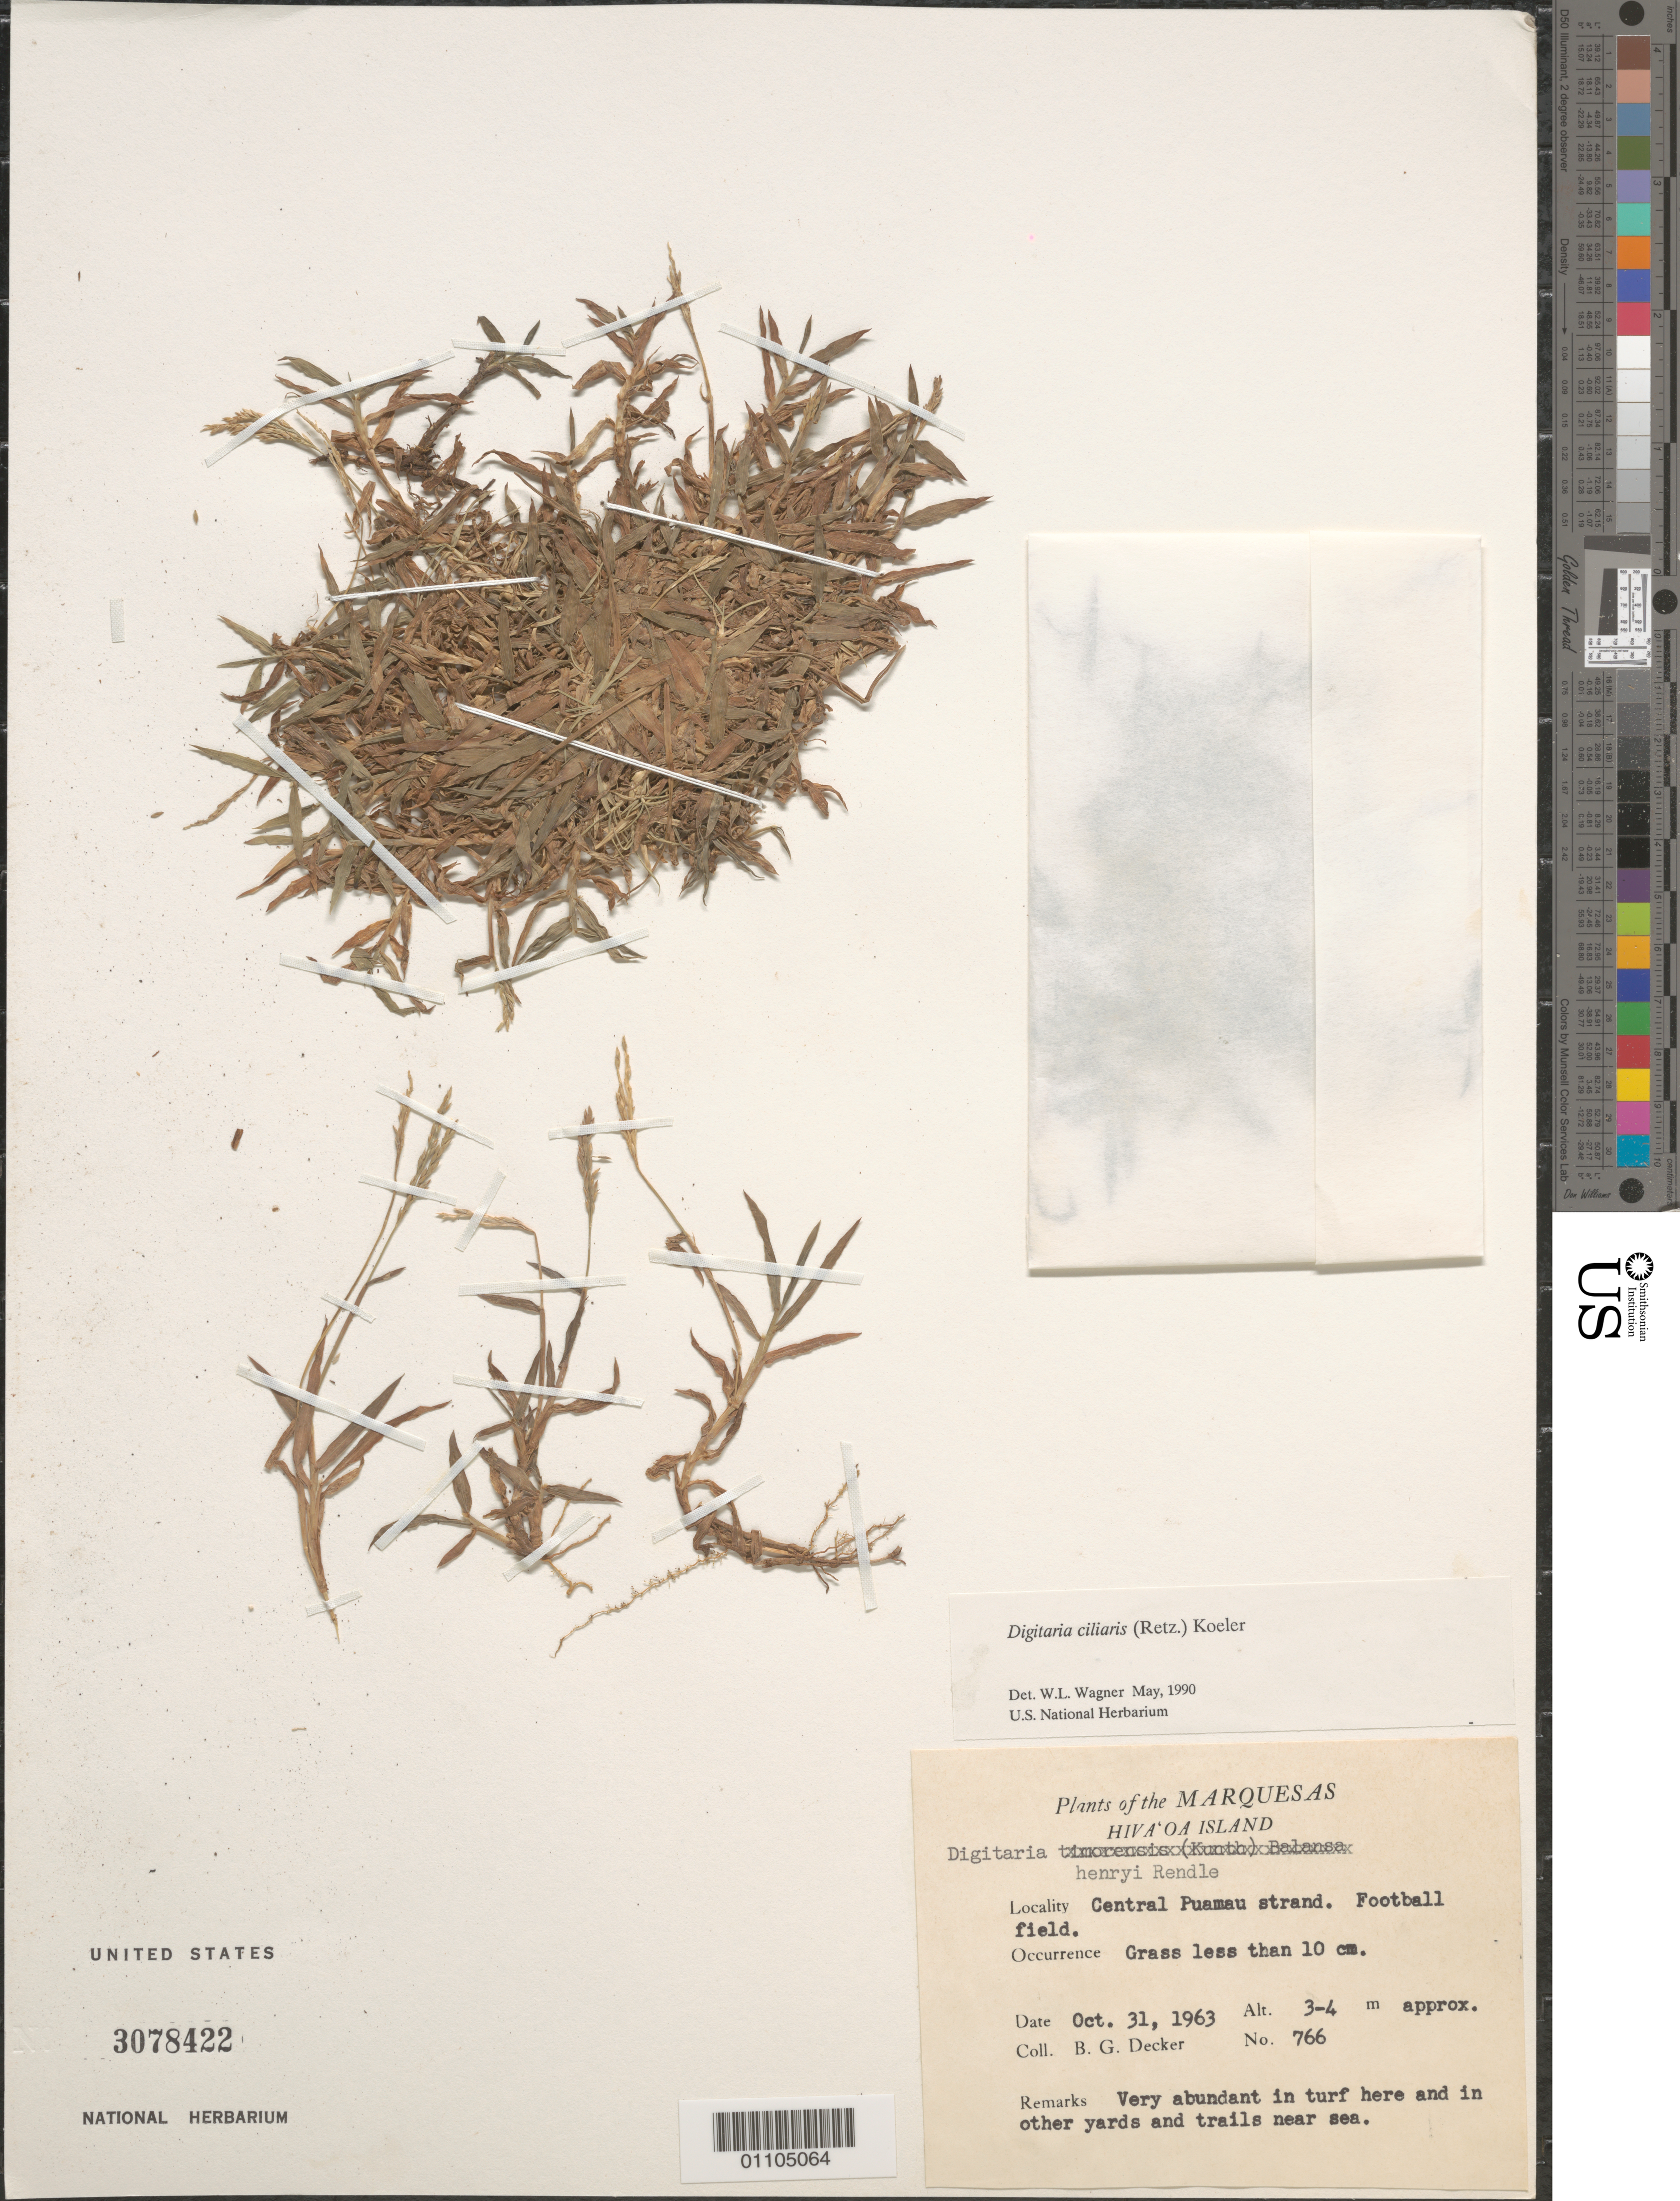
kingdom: Plantae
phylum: Tracheophyta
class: Liliopsida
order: Poales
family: Poaceae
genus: Digitaria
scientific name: Digitaria ciliaris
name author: (Retz.) Koeler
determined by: Wagner, W. L., (BOT), Smithsonian Institution - National Museum of Natural History (UNITED STATES)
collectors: B. G. Decker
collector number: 766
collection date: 1963-10-31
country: French Polynesia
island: Hiva Oa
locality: central Puamau strand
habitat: Football field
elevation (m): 3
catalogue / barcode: US 3078422